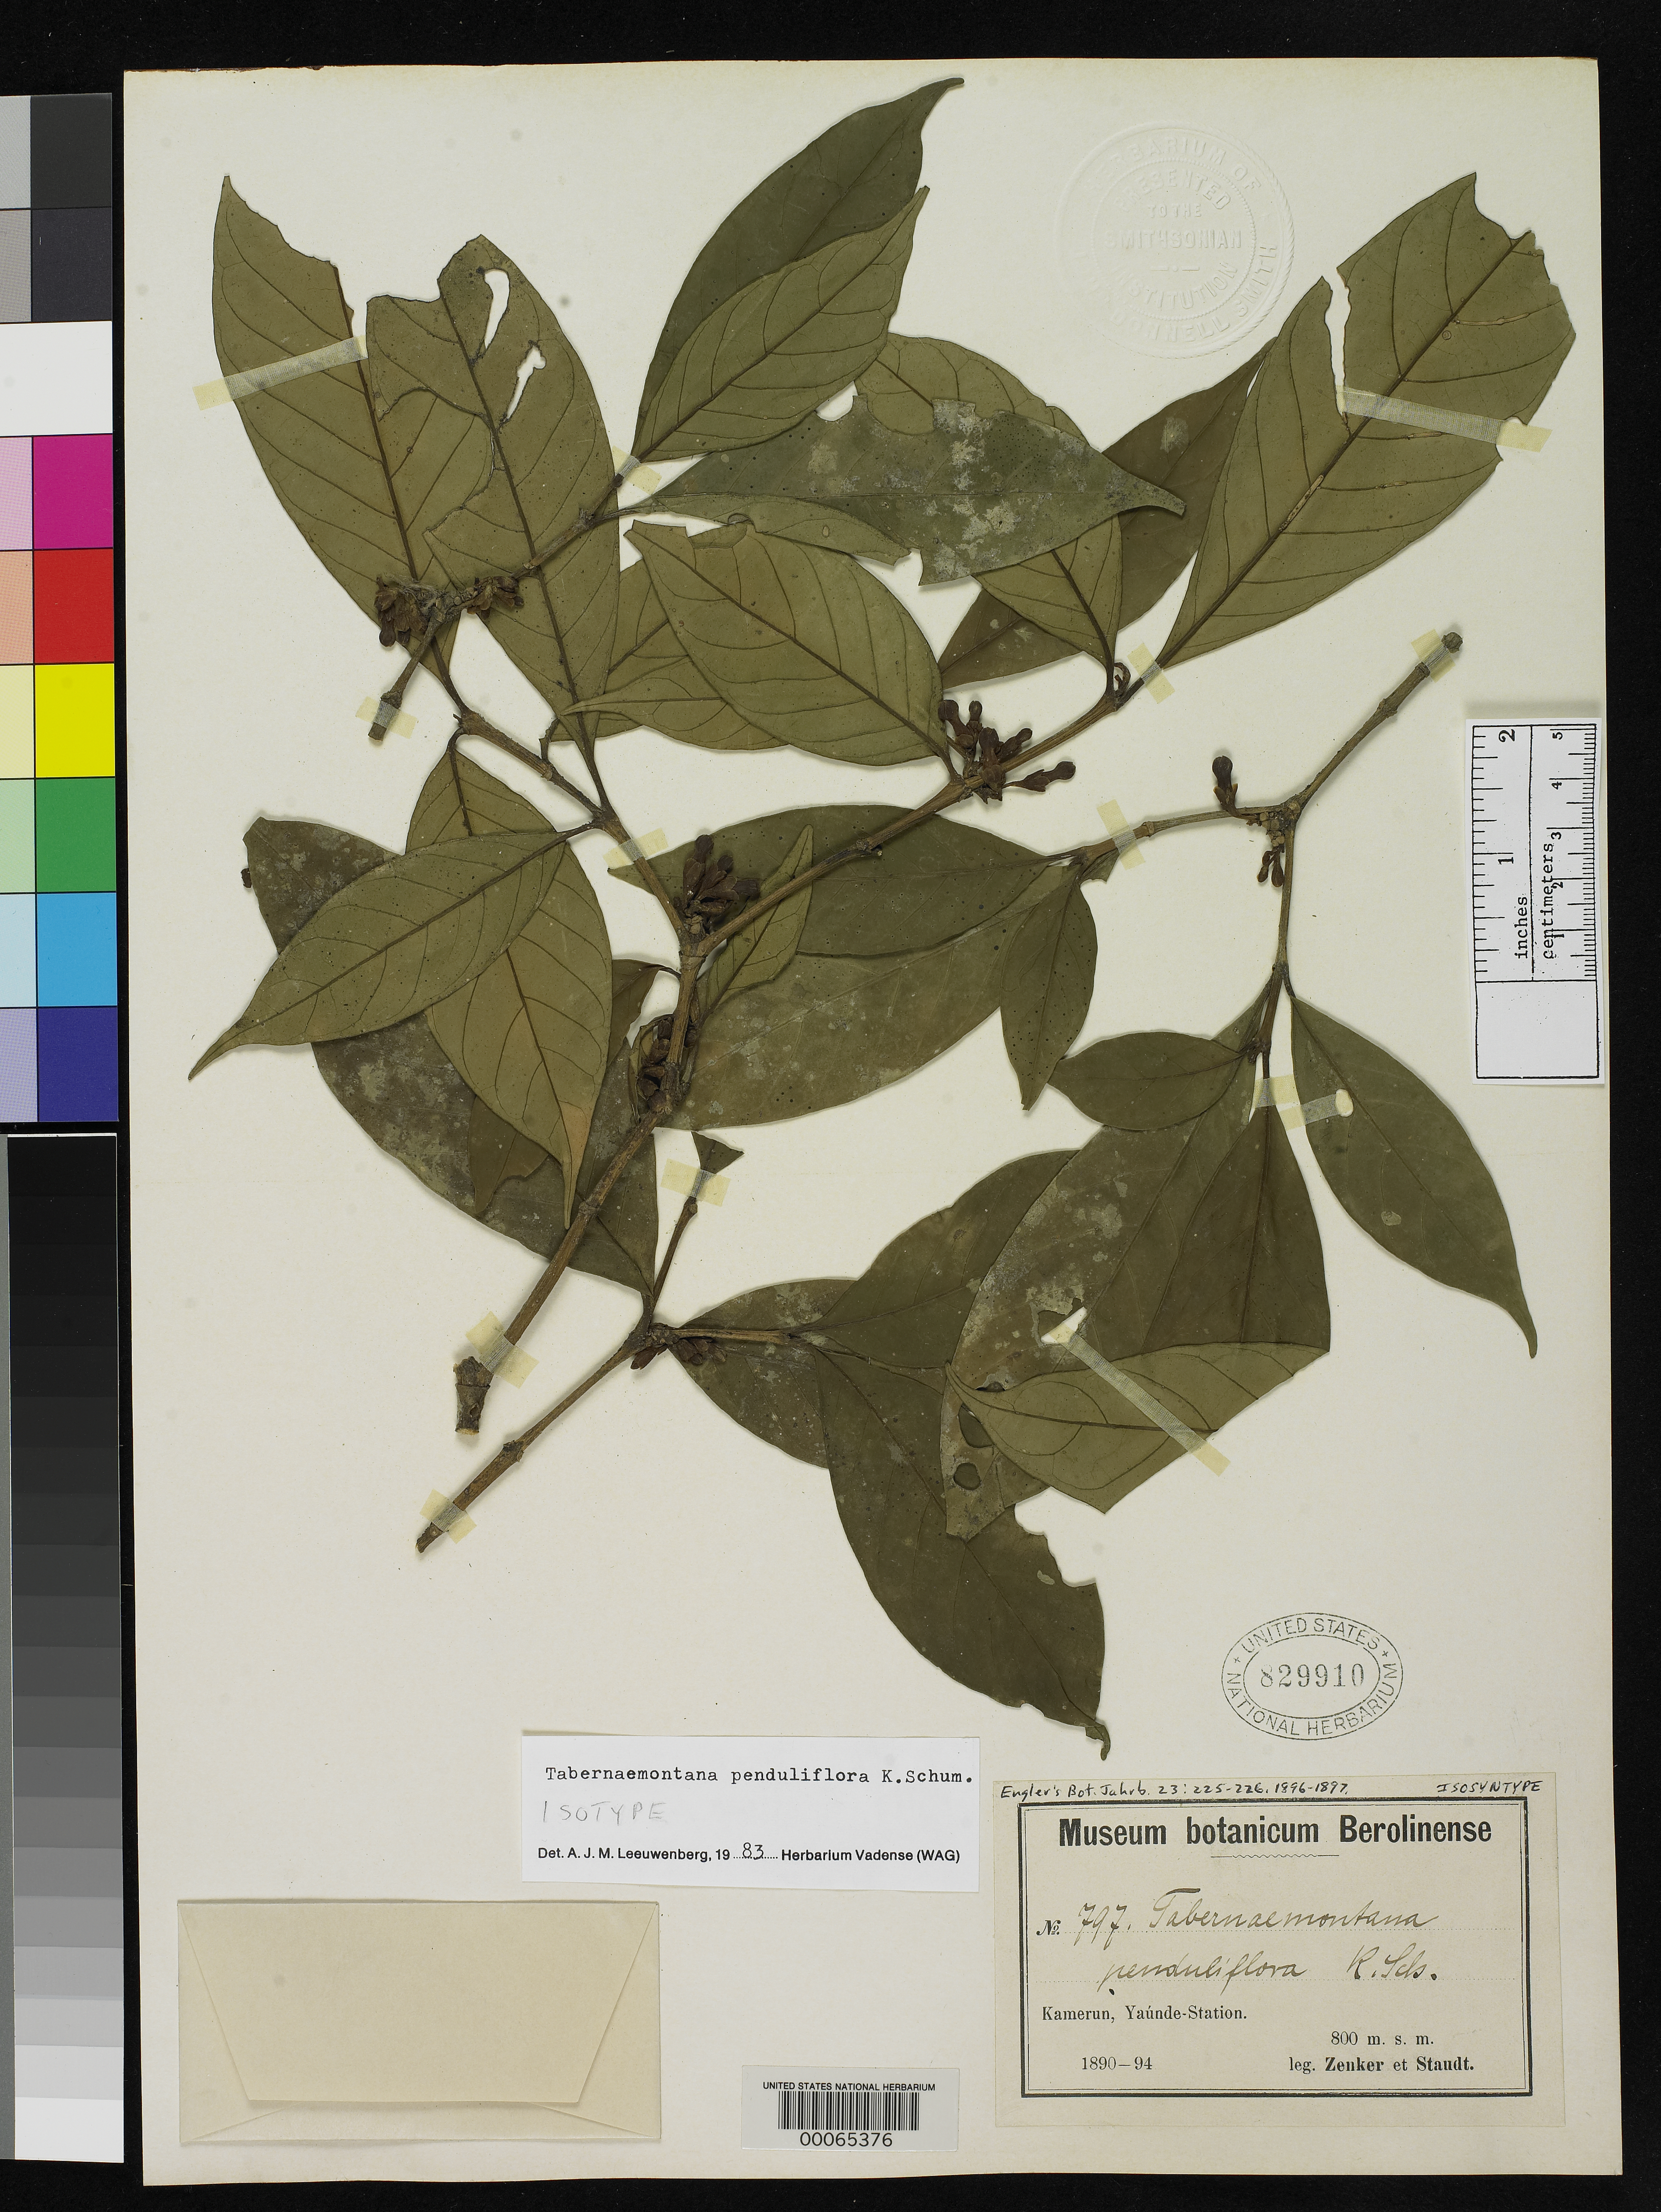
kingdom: Plantae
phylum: Tracheophyta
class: Magnoliopsida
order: Gentianales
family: Apocynaceae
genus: Tabernaemontana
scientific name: Tabernaemontana penduliflora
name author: K. Schum.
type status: Isosyntype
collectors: G. A. Zenker & A. Staudt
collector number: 797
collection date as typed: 1890 to -- --- 1894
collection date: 1890/1894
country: Cameroon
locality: Yaunde-station.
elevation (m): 800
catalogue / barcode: US 829910